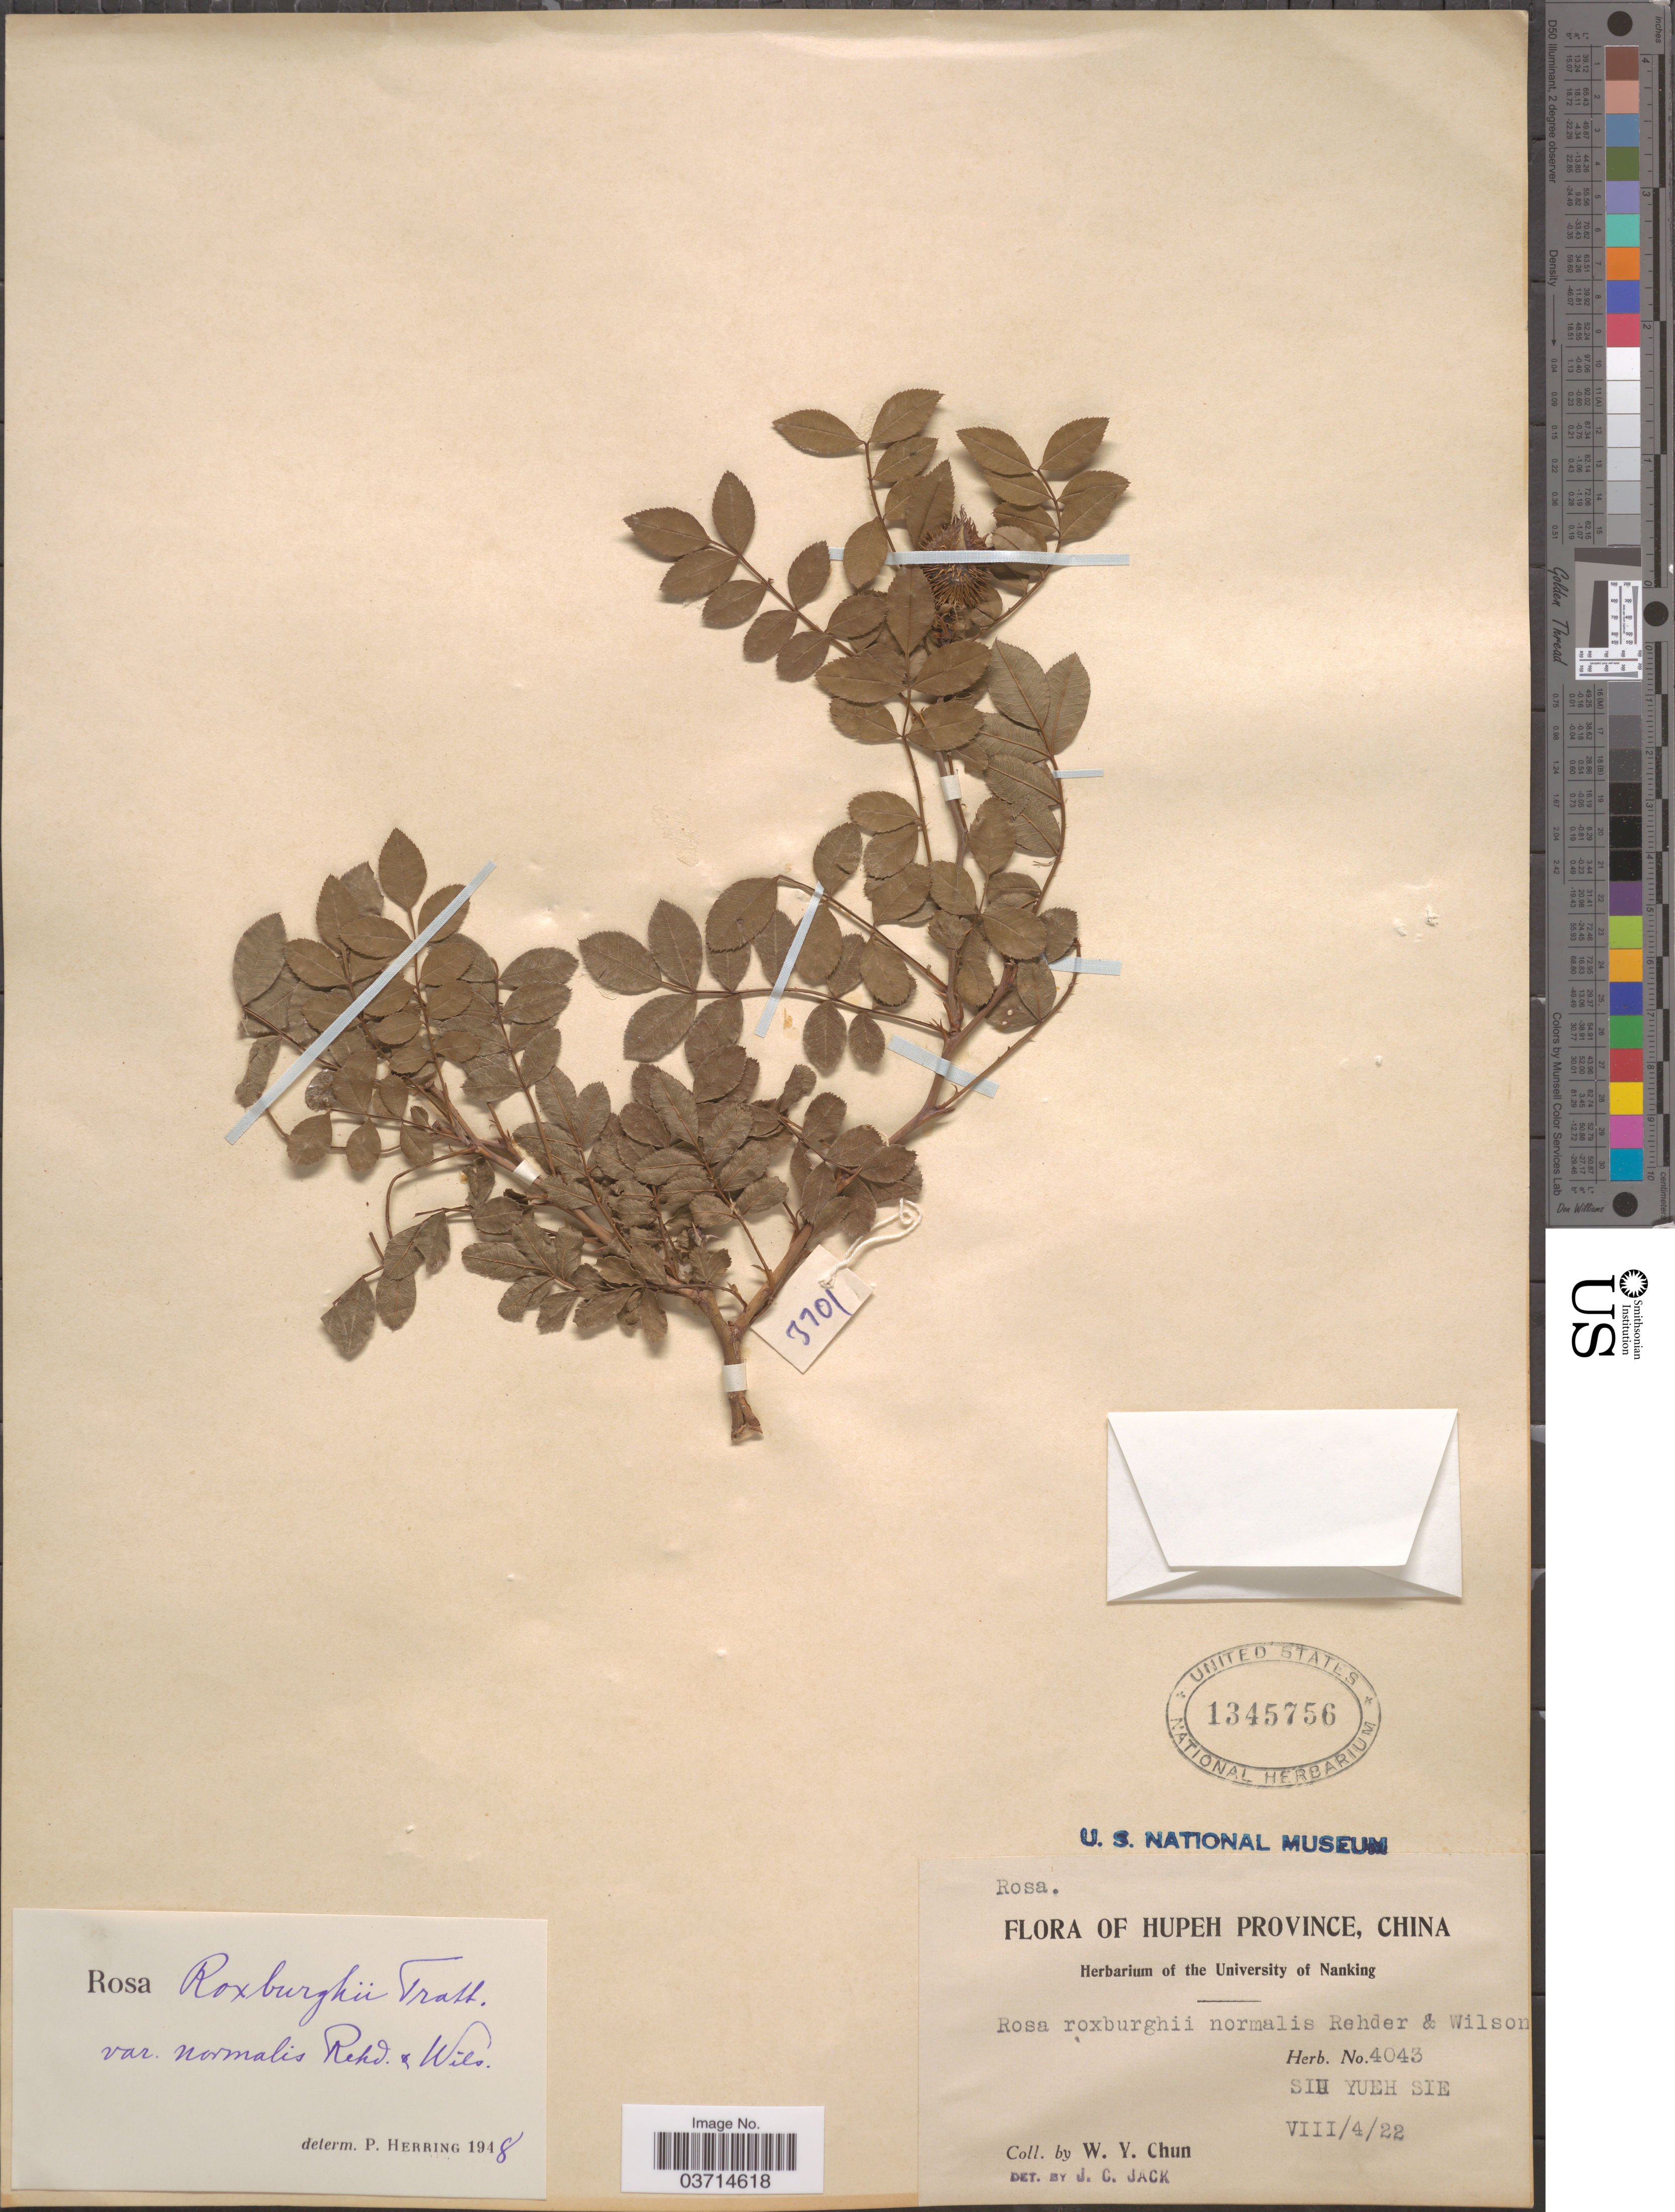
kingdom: Plantae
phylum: Tracheophyta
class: Magnoliopsida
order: Rosales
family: Rosaceae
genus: Rosa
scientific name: Rosa roxburghii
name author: Tratt.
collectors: W. Y. Chun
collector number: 4043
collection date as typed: Transcribed d/m/y: 4/8/22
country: China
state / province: Hubei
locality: Hupeh Province. Sih Yueh Sie.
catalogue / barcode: US 1345756